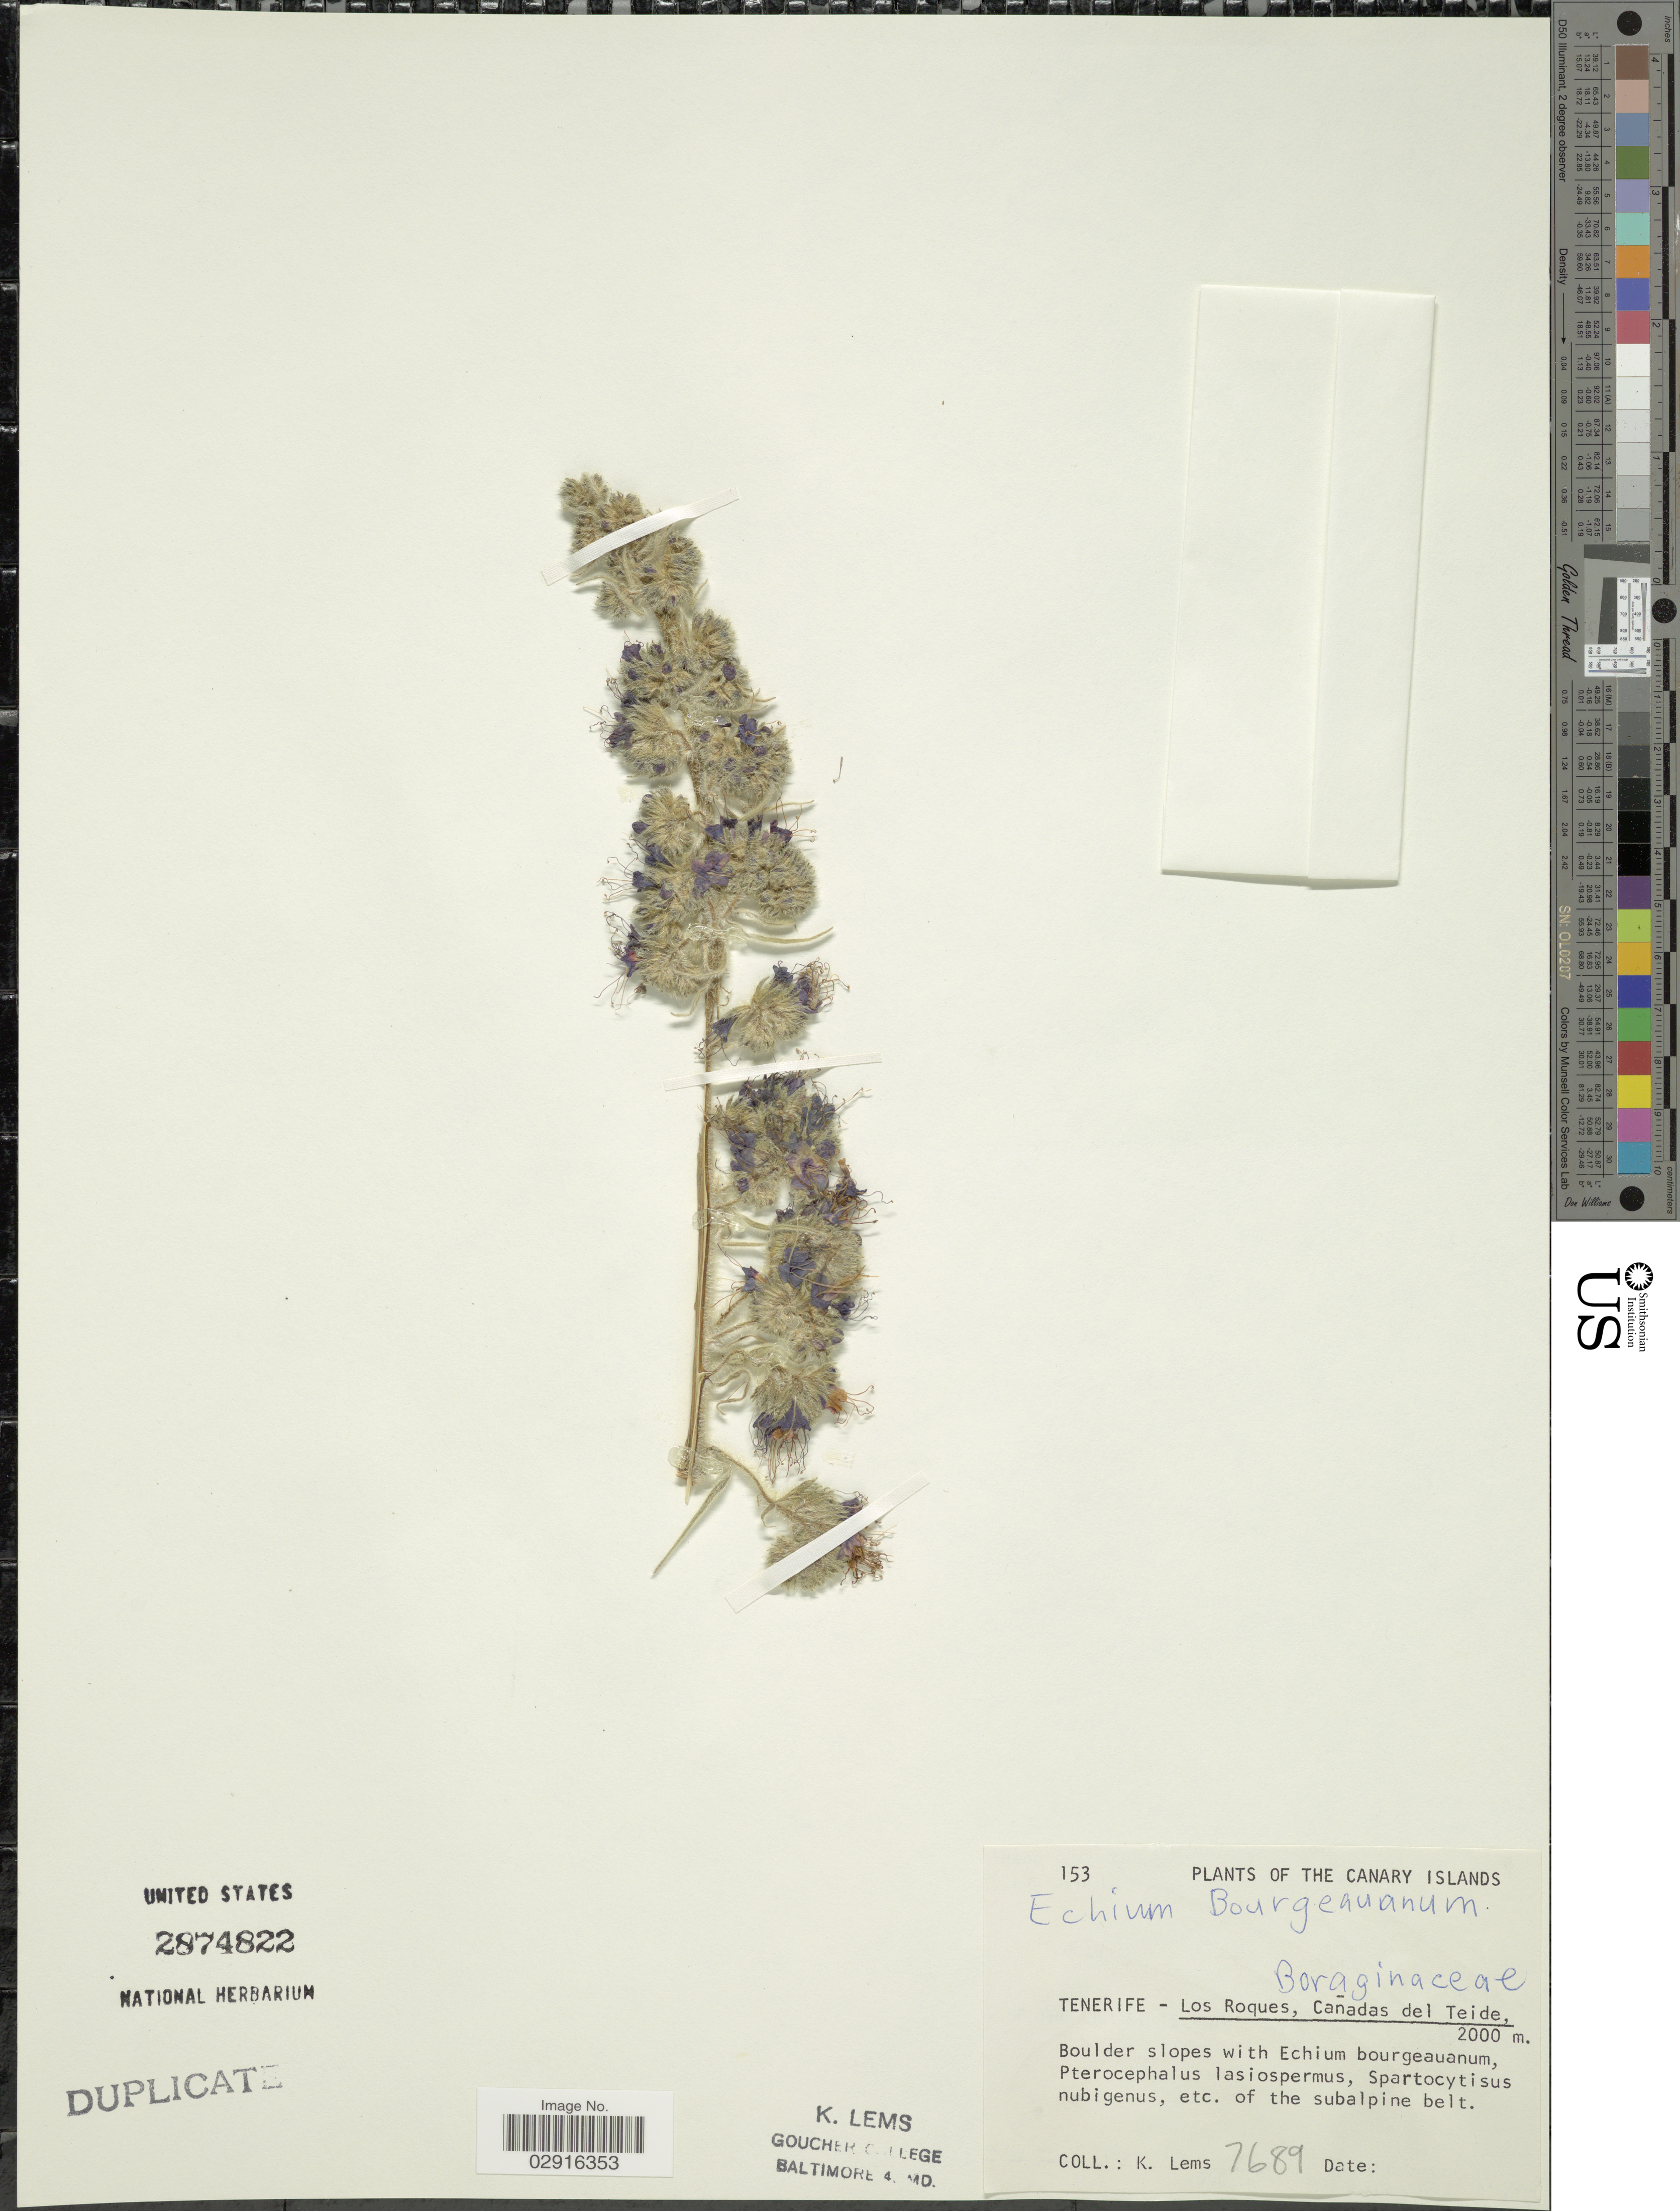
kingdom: Plantae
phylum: Tracheophyta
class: Magnoliopsida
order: Boraginales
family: Boraginaceae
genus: Echium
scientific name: Echium bourgeananum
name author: Webb ex Coincy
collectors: K. Lems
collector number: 7689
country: Spain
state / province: Canarias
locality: Canary Islands. Tenerife - Los Roques, Cañadas del Teide.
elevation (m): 2000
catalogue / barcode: US 2874822